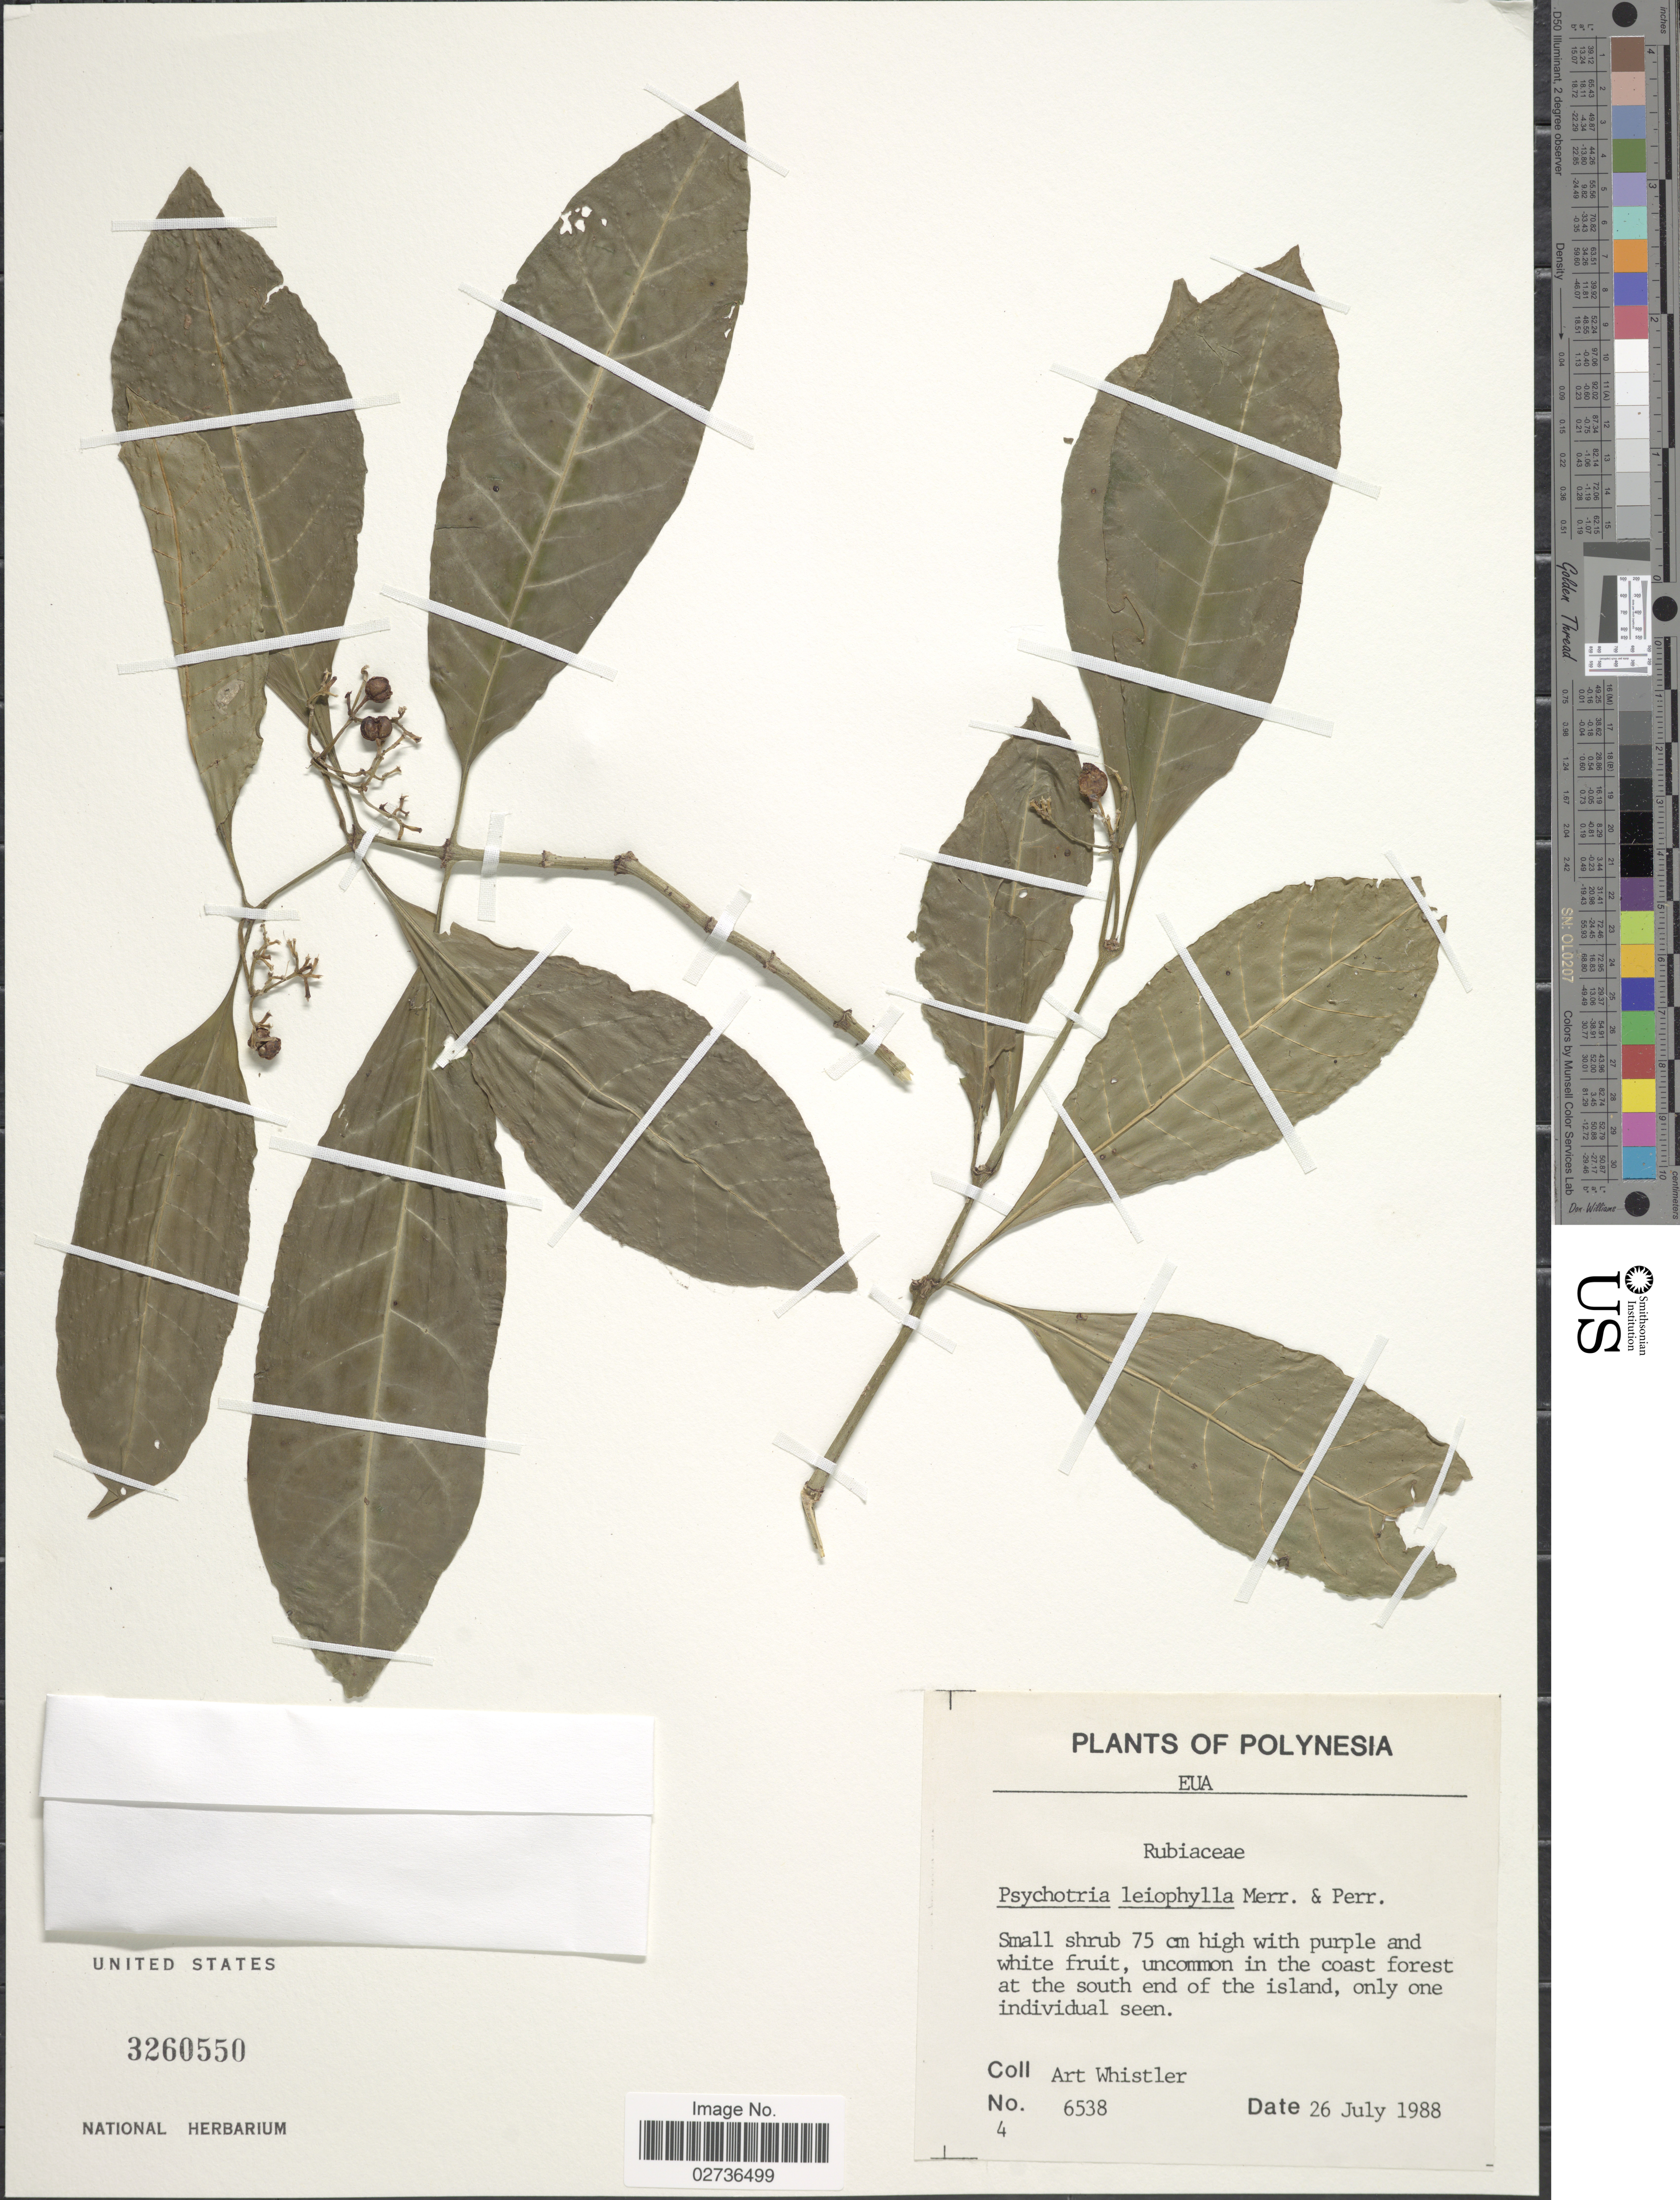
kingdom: Plantae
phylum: Tracheophyta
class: Magnoliopsida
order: Gentianales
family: Rubiaceae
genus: Psychotria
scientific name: Psychotria leiophloea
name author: Merr. & L.M. Perry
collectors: A. Whistler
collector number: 6538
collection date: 1988-07-26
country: Tonga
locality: Polynesia, Eua, uncommon in the coast forest at the south end of the island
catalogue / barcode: US 3260550